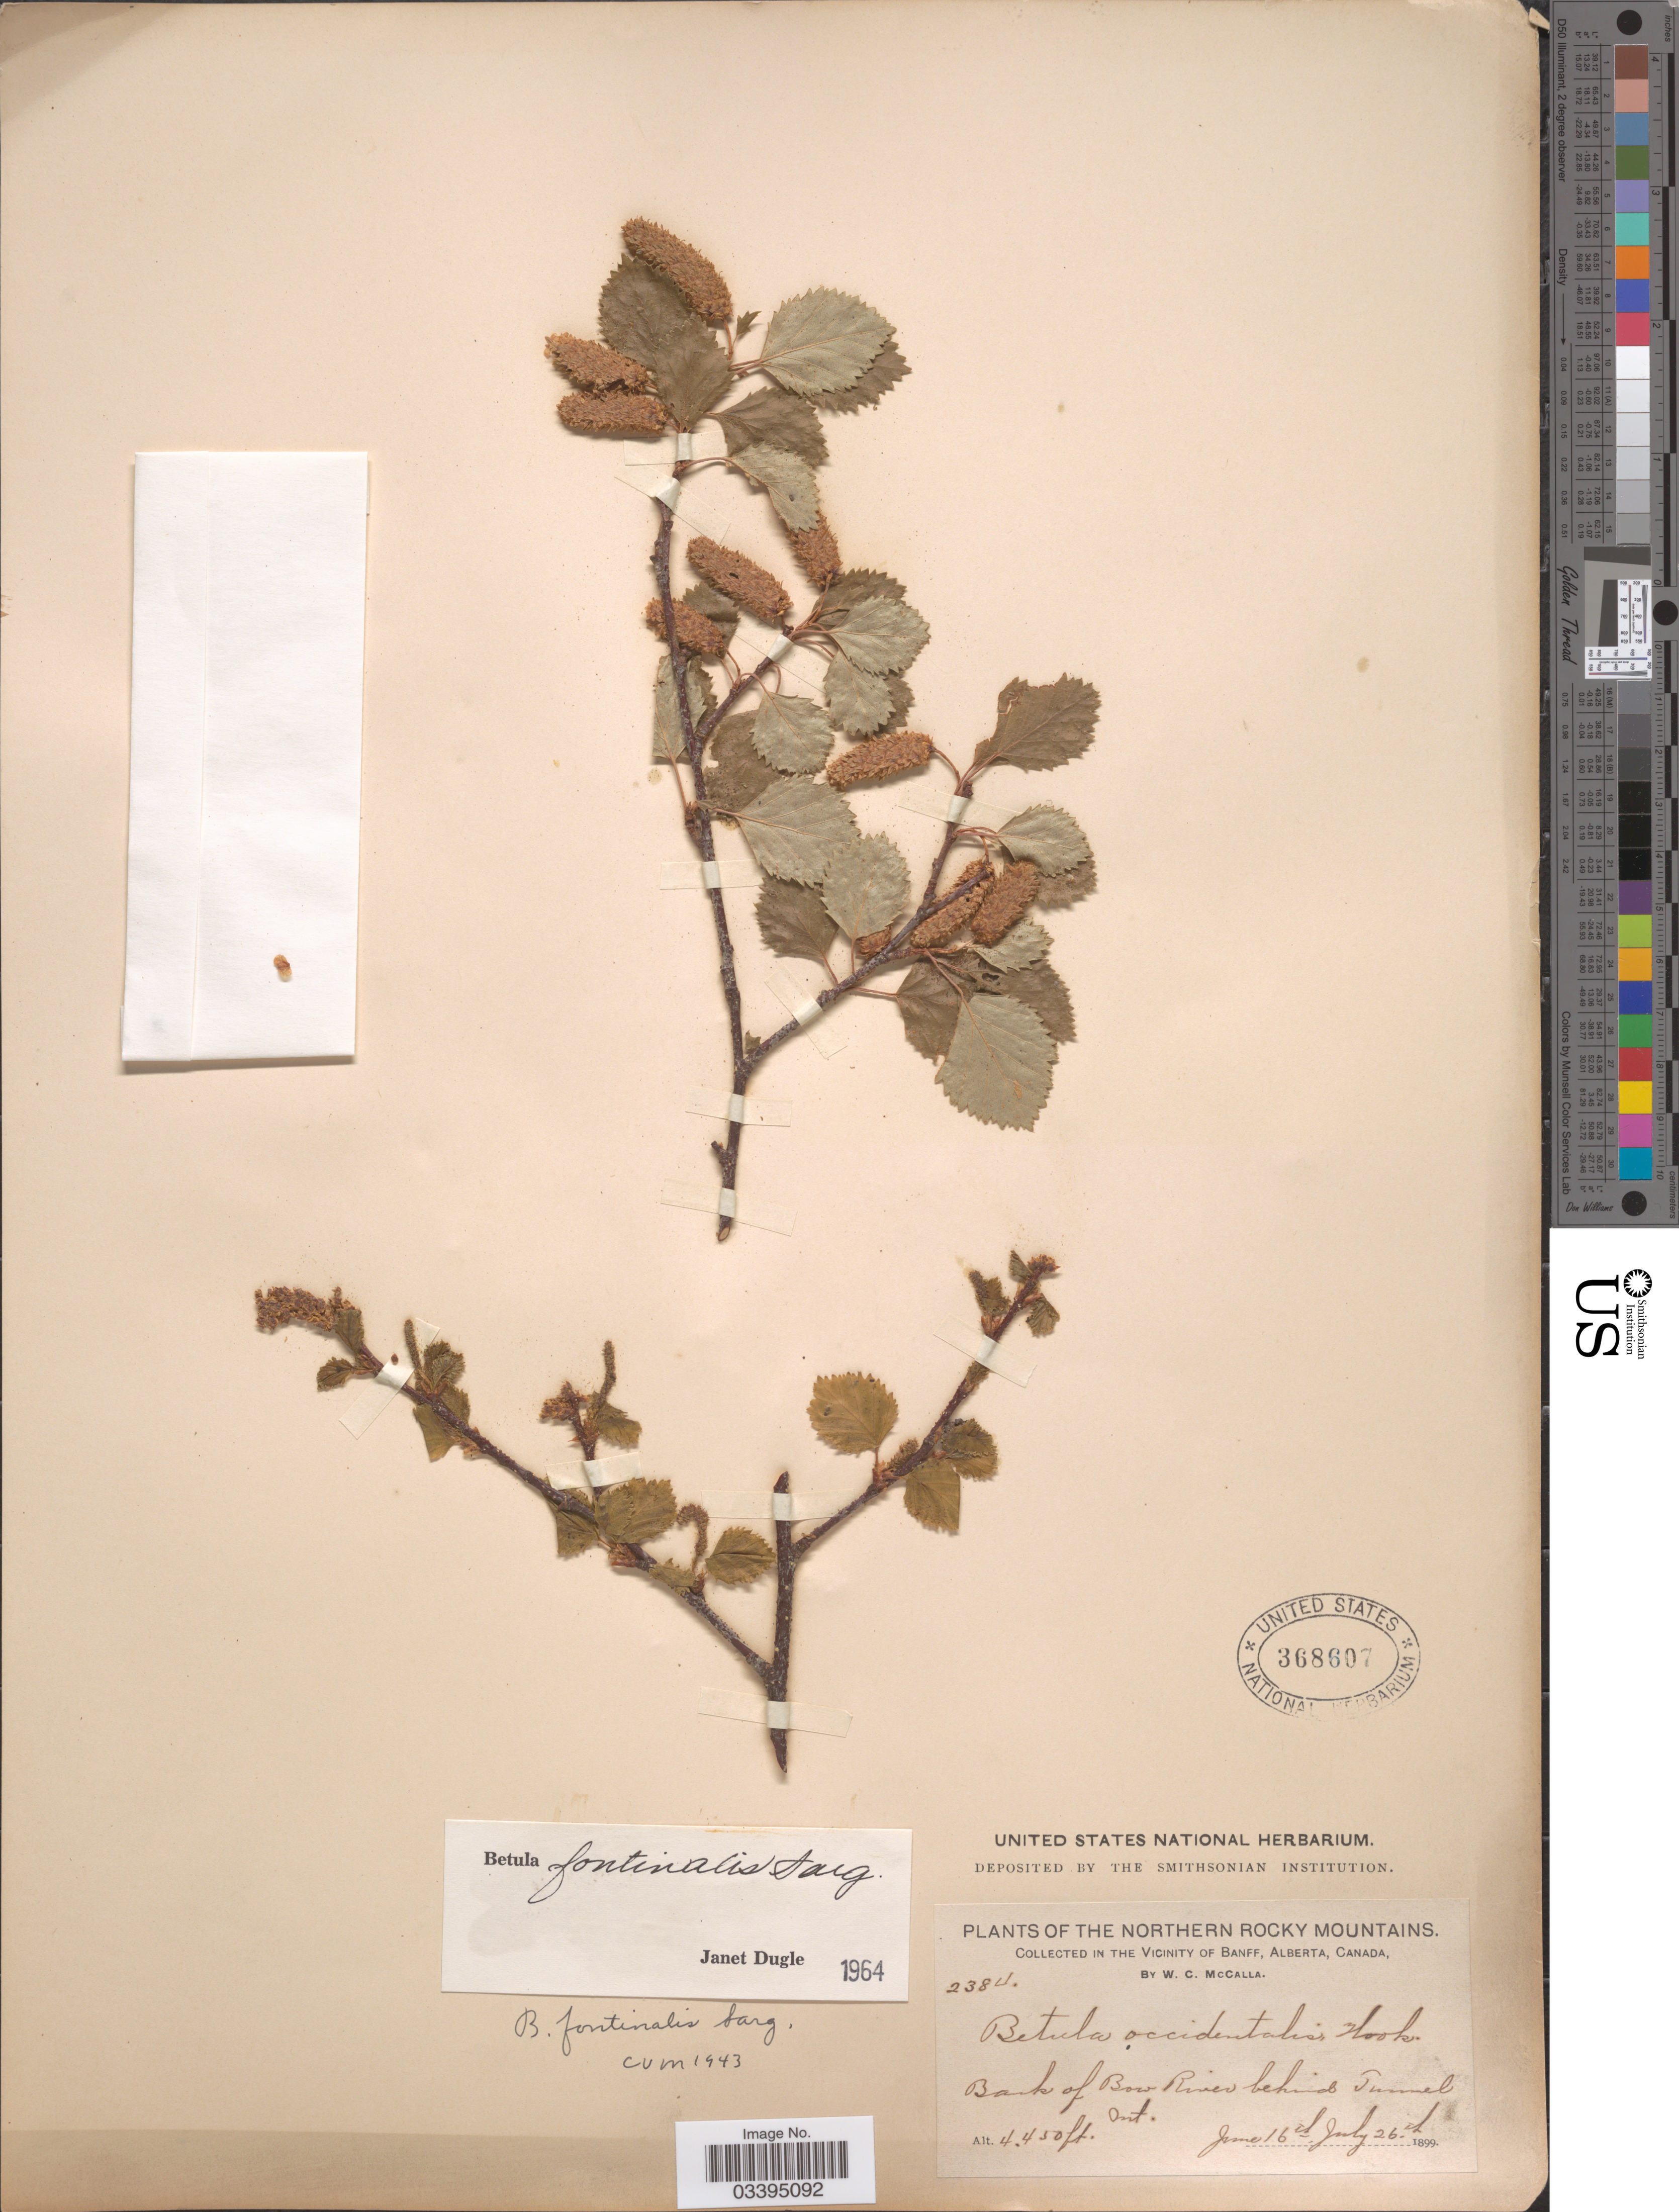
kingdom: Plantae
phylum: Tracheophyta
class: Magnoliopsida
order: Fagales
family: Betulaceae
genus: Betula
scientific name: Betula fontinalis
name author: Sarg.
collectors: W. McCalla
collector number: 2384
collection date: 1899-06-16/1899-07-26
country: Canada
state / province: Alberta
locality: Northern Rocky Mountains, In the Vicinity of Banff. Bank of Bow River behind Tunnel Mt.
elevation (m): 1356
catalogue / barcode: US 368607